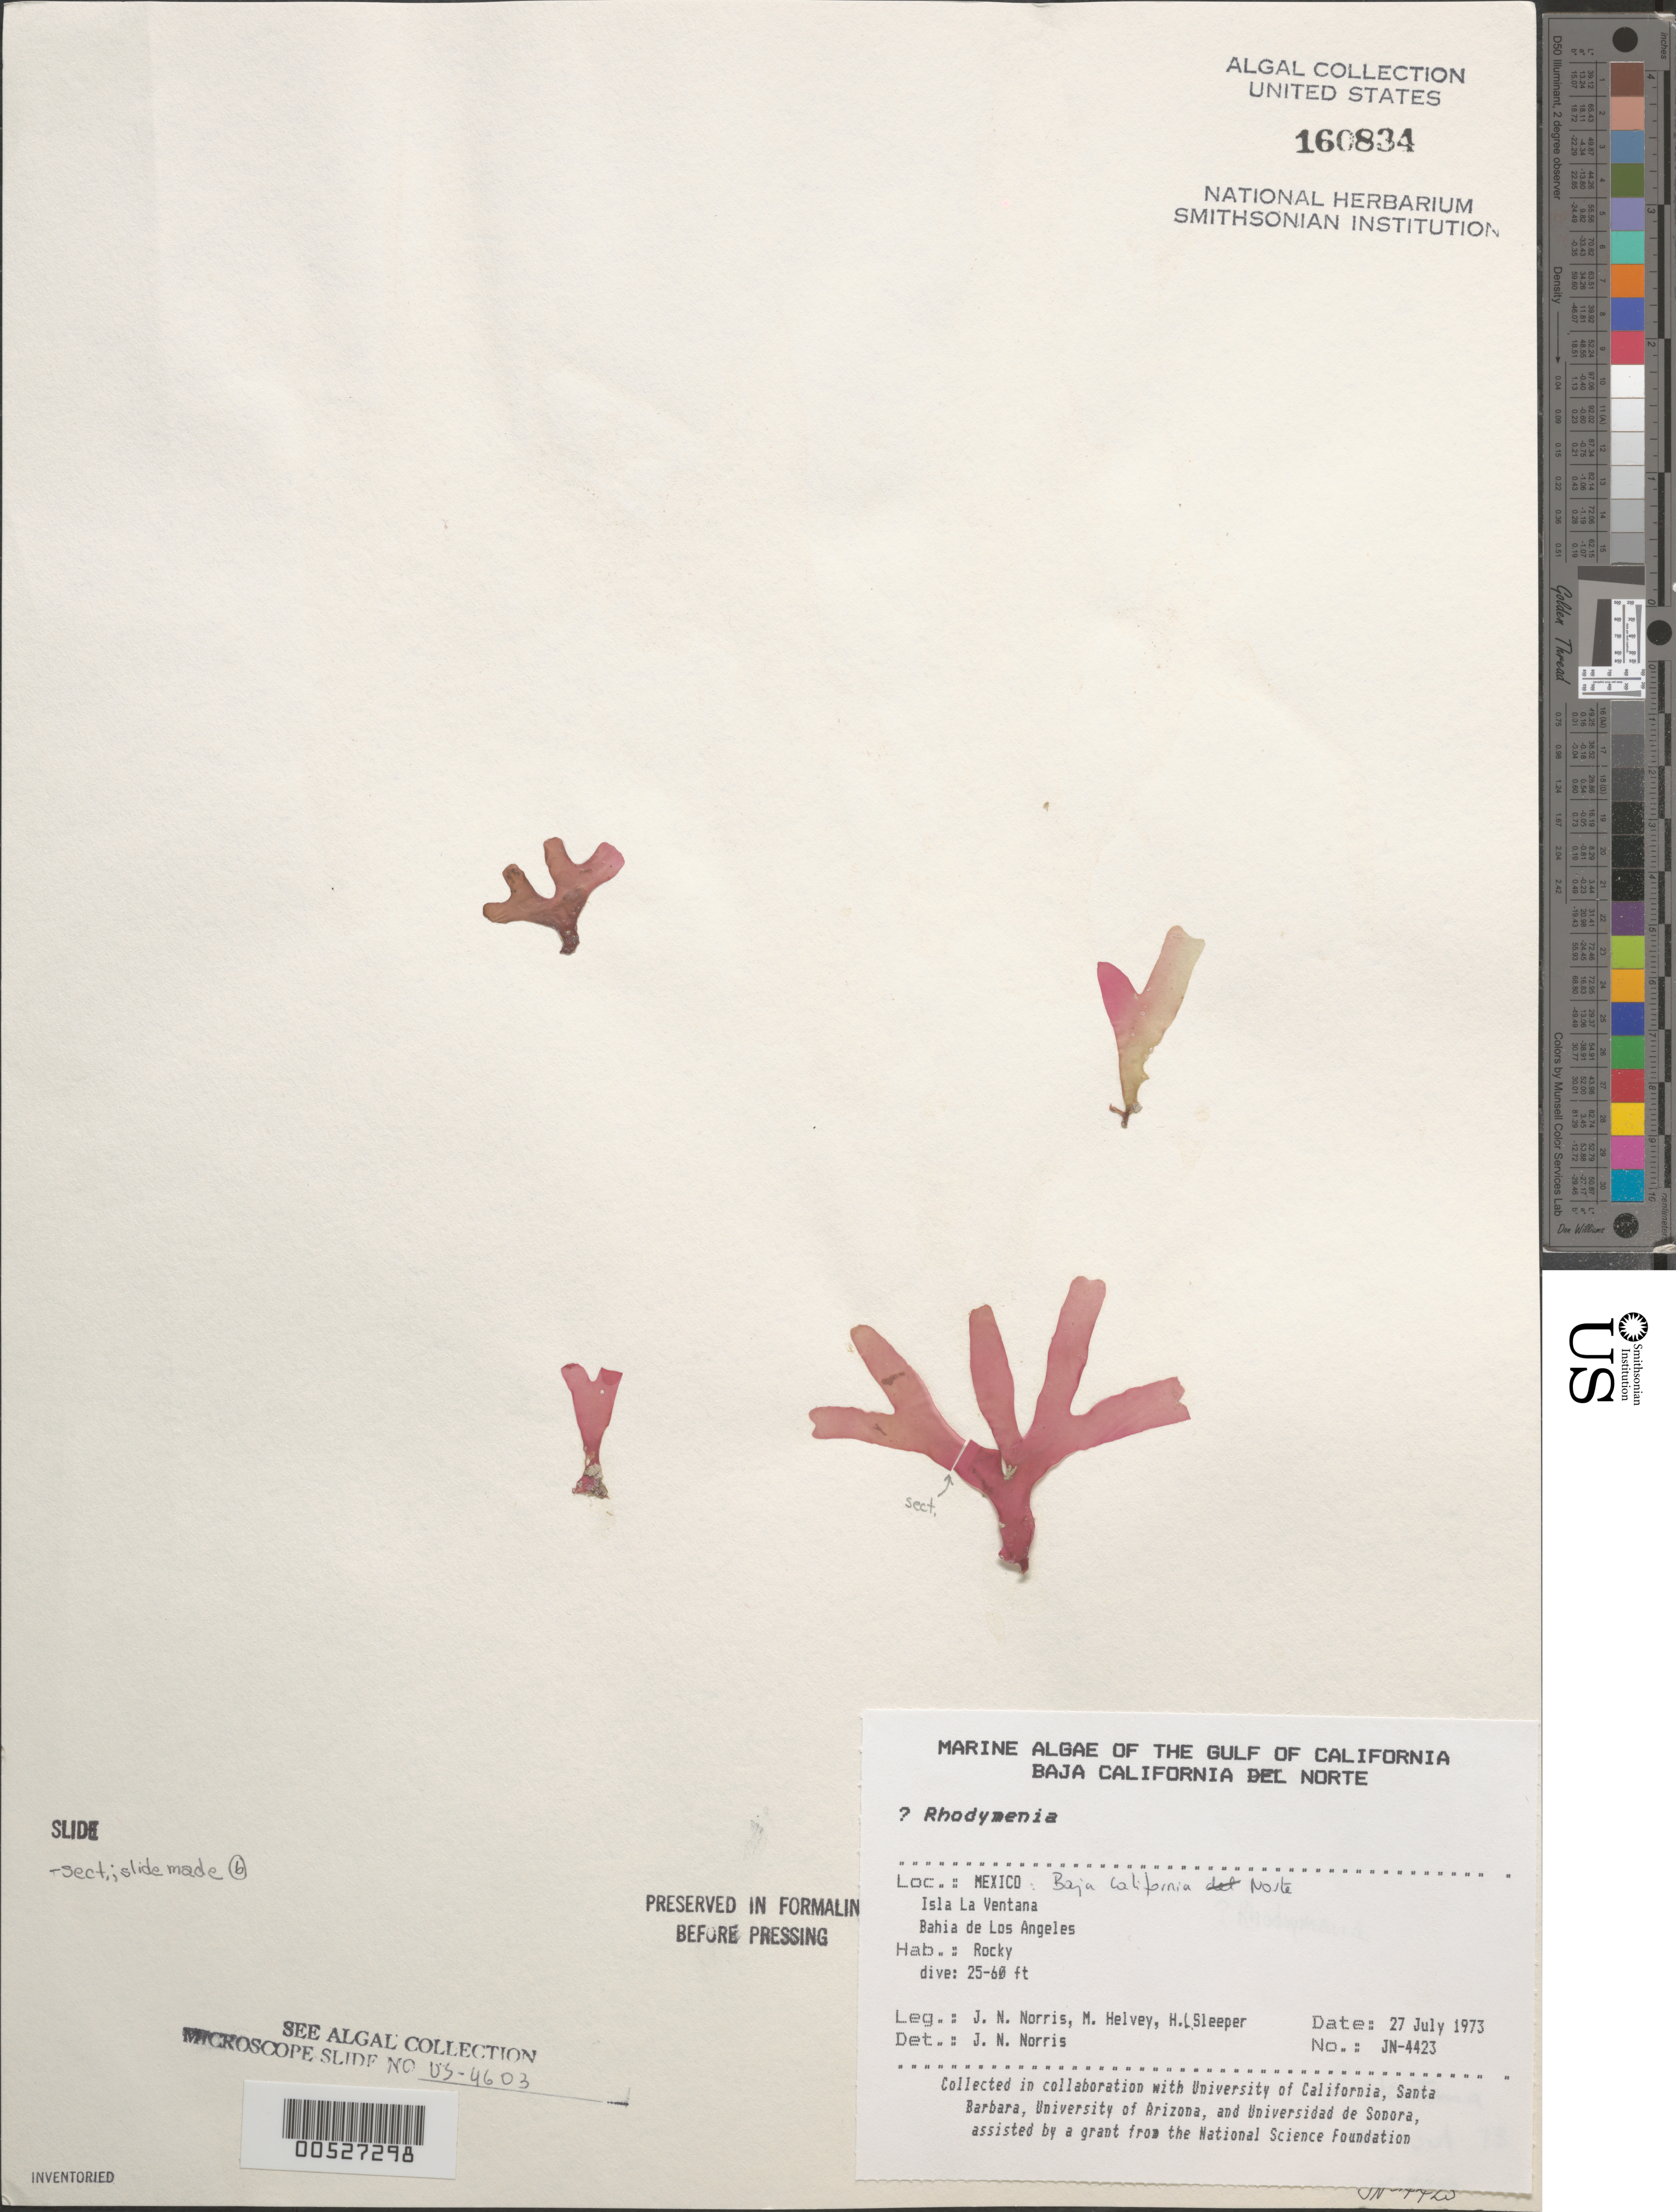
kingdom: Plantae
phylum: Rhodophyta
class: Florideophyceae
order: Rhodymeniales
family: Rhodymeniaceae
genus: Rhodymenia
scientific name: Rhodymenia sp.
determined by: Norris, James N.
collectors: J. N. Norris, M. Helvey & H. Sleeper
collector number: JN-4423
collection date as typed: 27 Jul 1973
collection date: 1973-07-27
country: Mexico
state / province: Baja California Norte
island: Isla la Ventana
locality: Bahia de Los Angeles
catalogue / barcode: US 160834